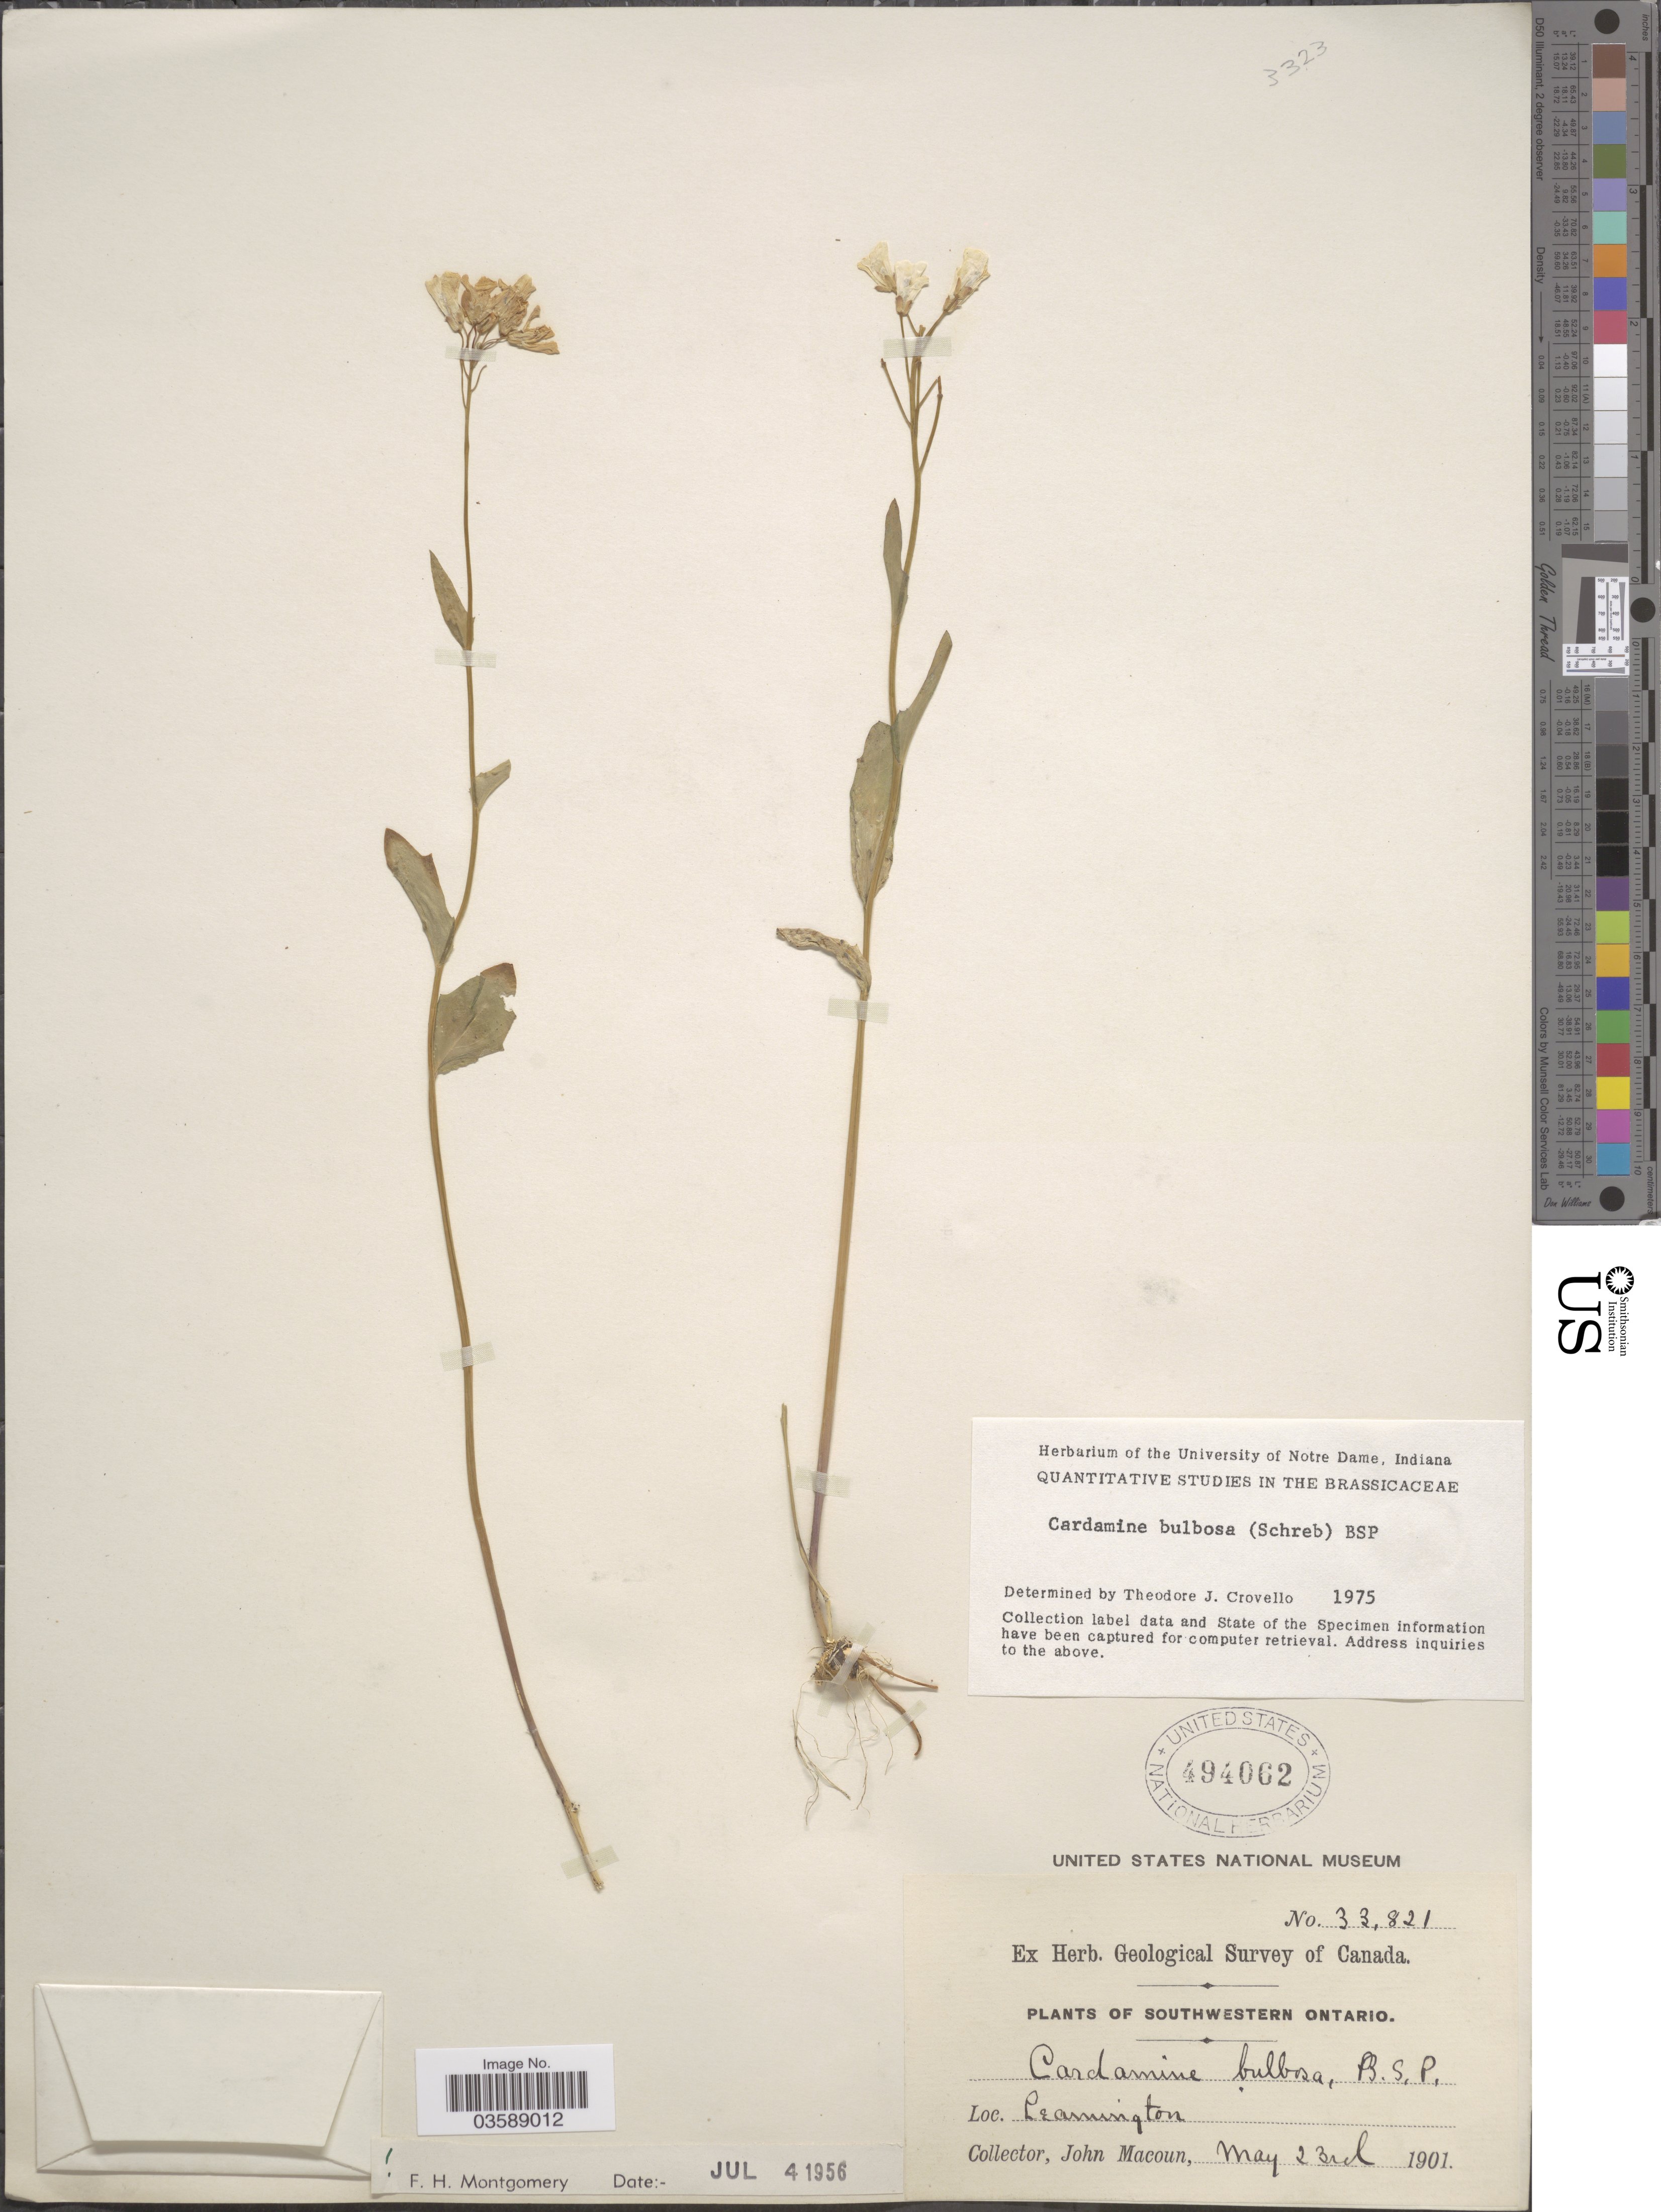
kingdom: Plantae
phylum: Tracheophyta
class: Magnoliopsida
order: Brassicales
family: Brassicaceae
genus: Cardamine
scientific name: Cardamine bulbosa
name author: (Schreb. ex Muhl.) Britton et al.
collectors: J. Macoun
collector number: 33821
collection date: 1901-05-23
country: Canada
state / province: Ontario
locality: Southwestern Ontario. Leamington.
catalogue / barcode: US 494062